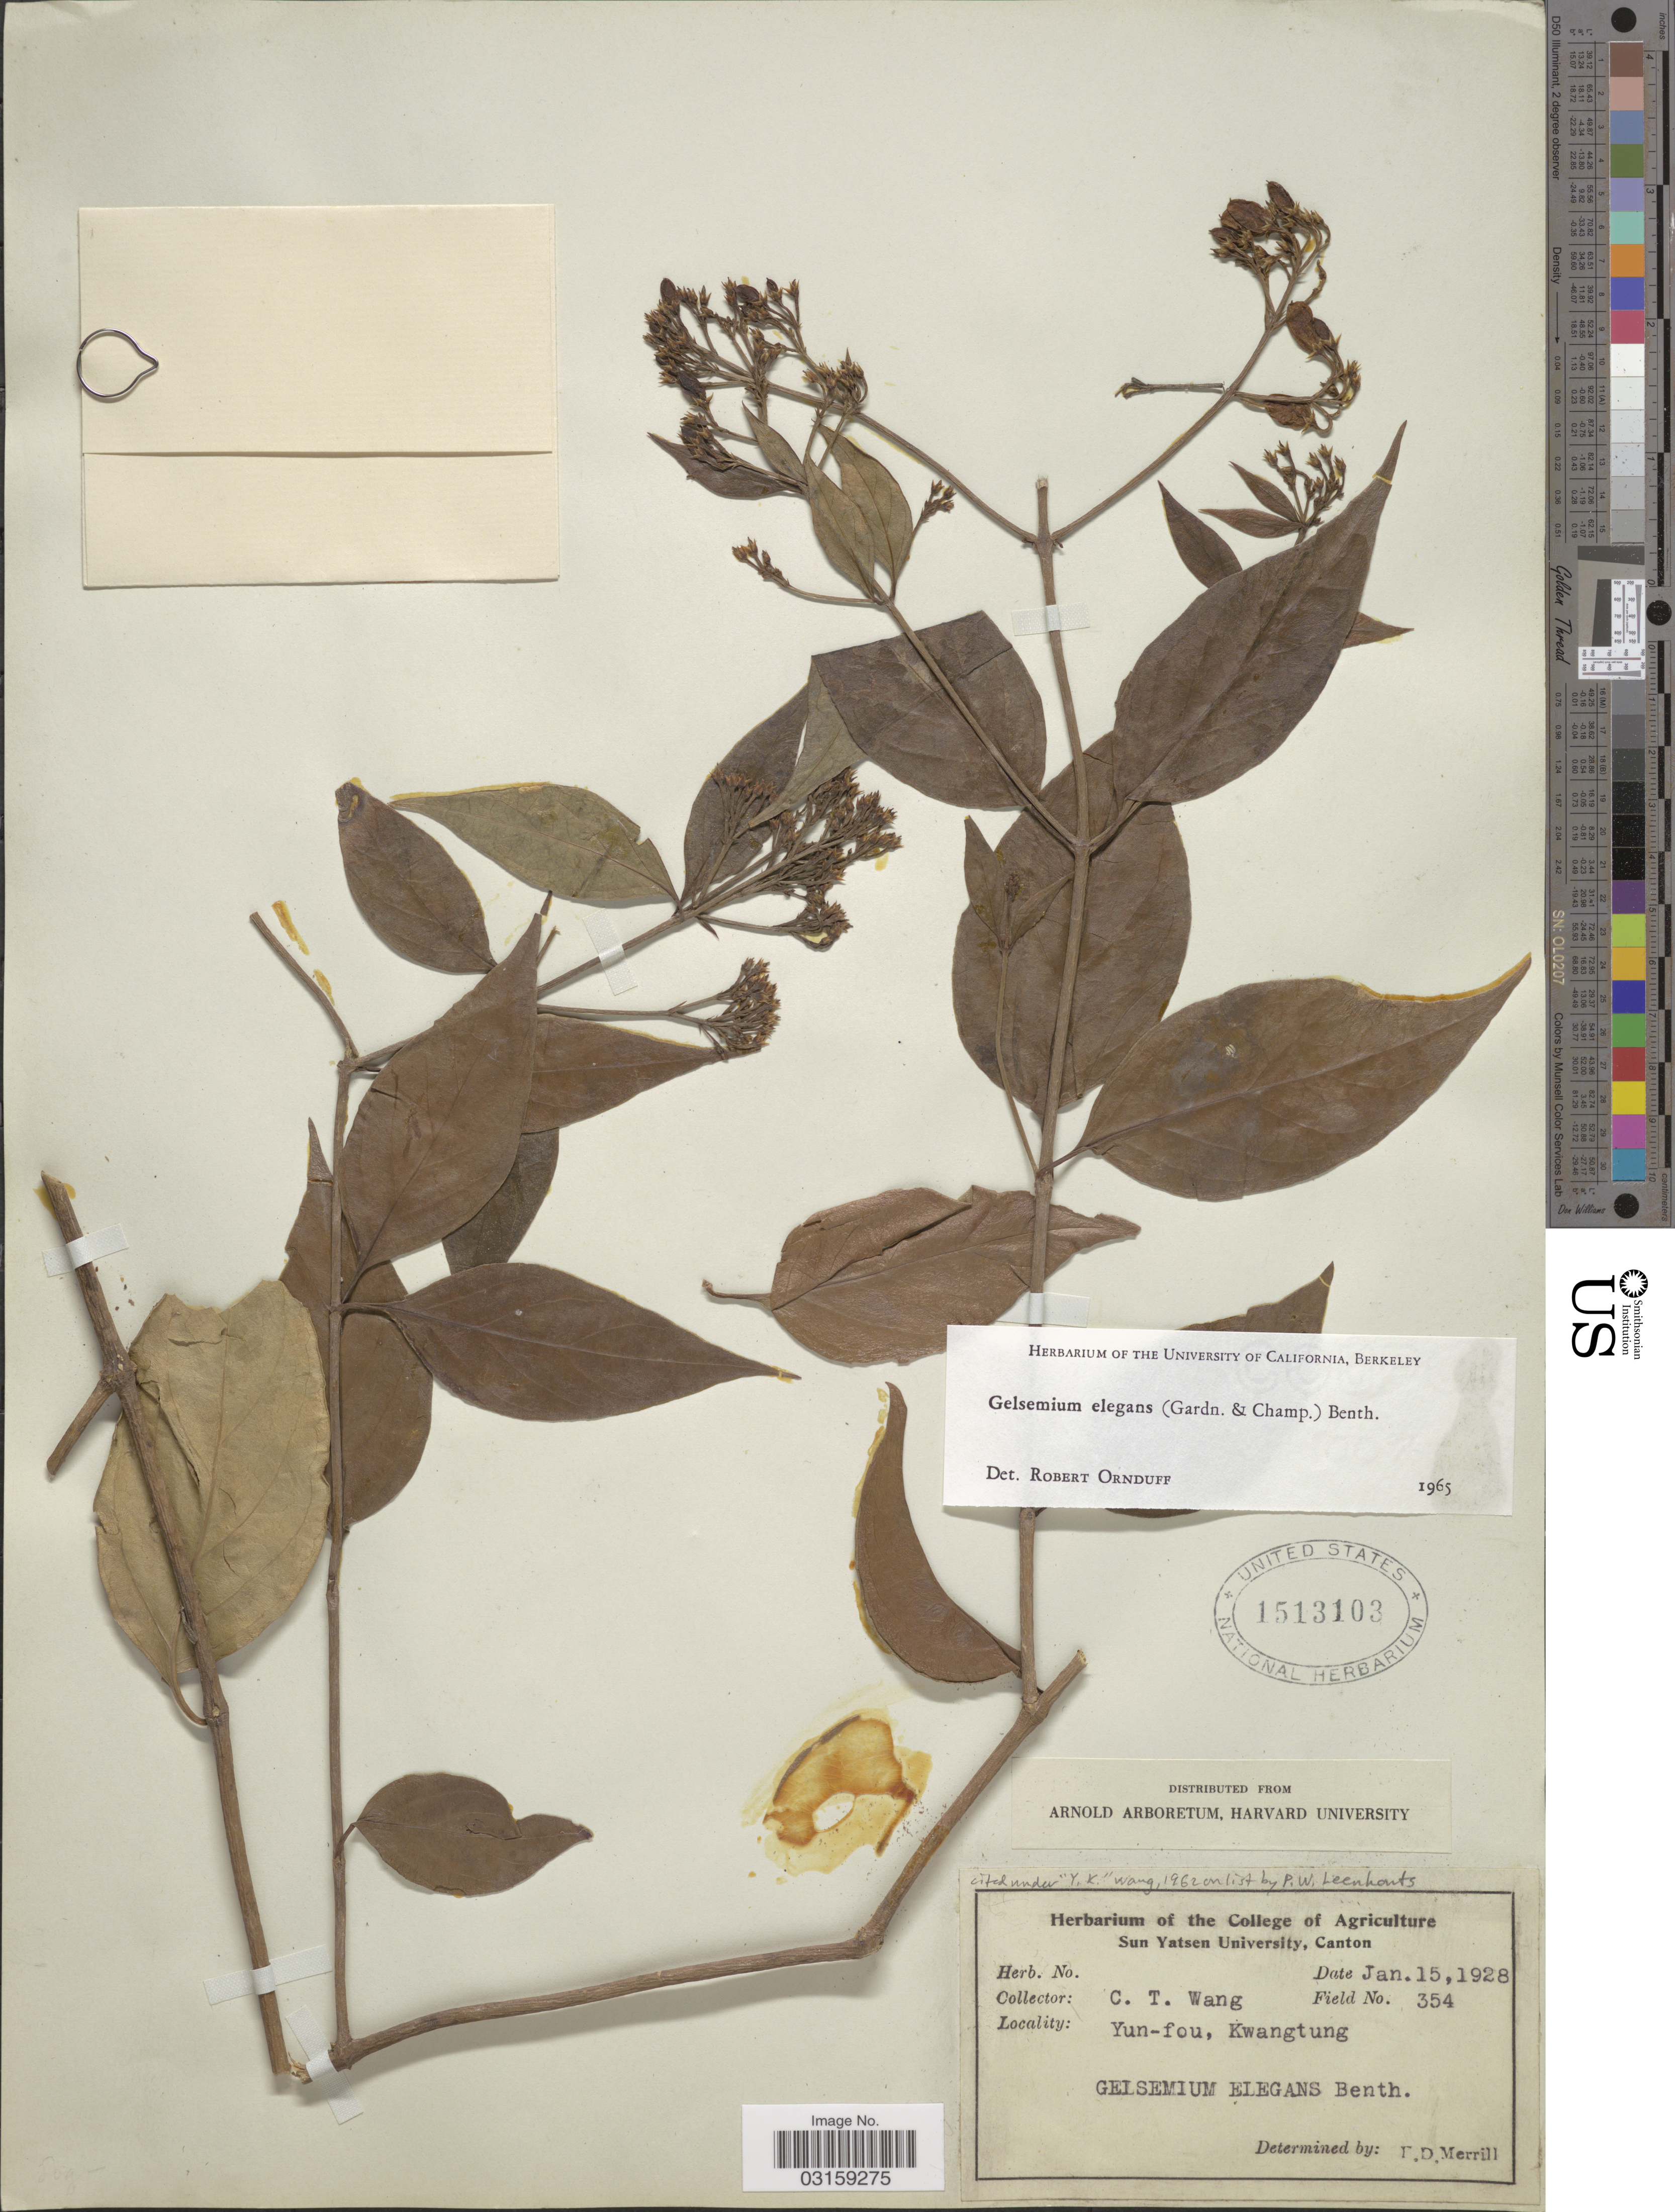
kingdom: Plantae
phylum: Tracheophyta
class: Magnoliopsida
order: Gentianales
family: Gelsemiaceae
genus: Gelsemium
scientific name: Gelsemium elegans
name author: (Gardner & Chapm.) Benth.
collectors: C. Wang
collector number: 354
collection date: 1928-01-15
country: China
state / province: Guangdong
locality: Yun-fou, Kwangtung.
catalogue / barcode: US 1513103